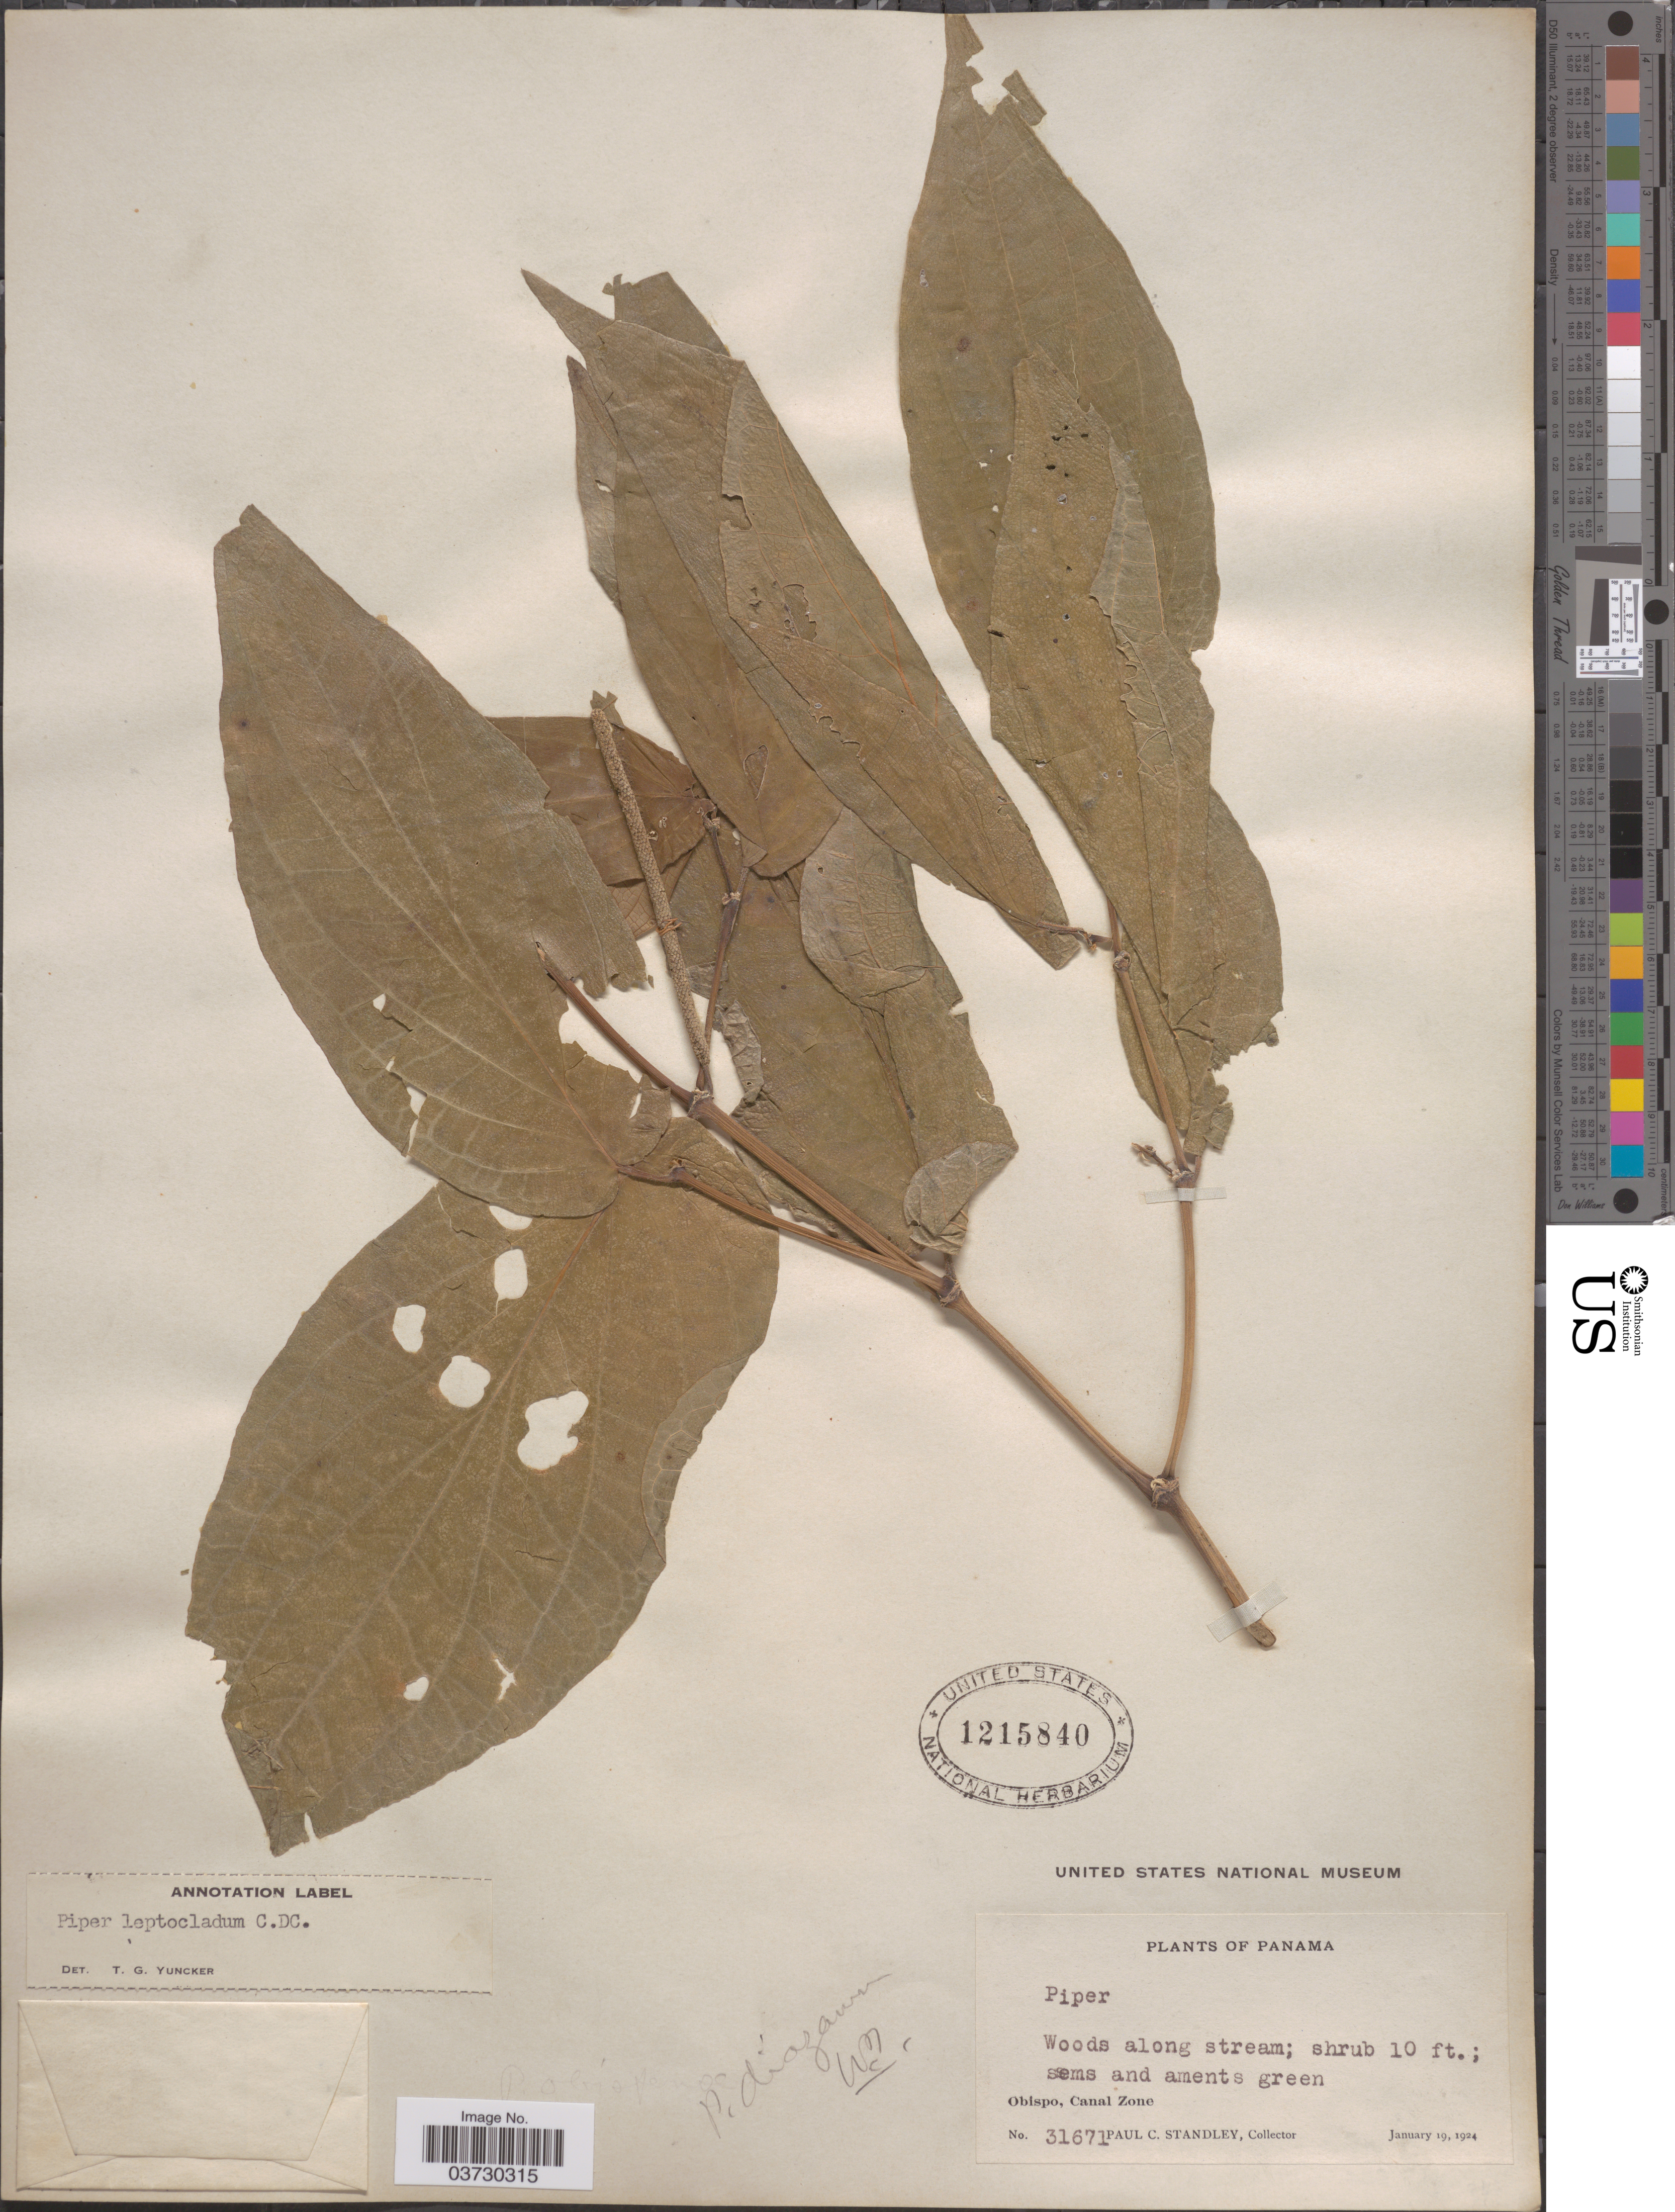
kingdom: Plantae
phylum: Tracheophyta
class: Magnoliopsida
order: Piperales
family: Piperaceae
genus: Piper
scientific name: Piper leptocladum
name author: C. DC.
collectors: P. C. Standley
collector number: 31671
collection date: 1924-01-19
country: Panama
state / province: Colón / Panamá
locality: Obispo, Canal Zone.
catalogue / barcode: US 1215840